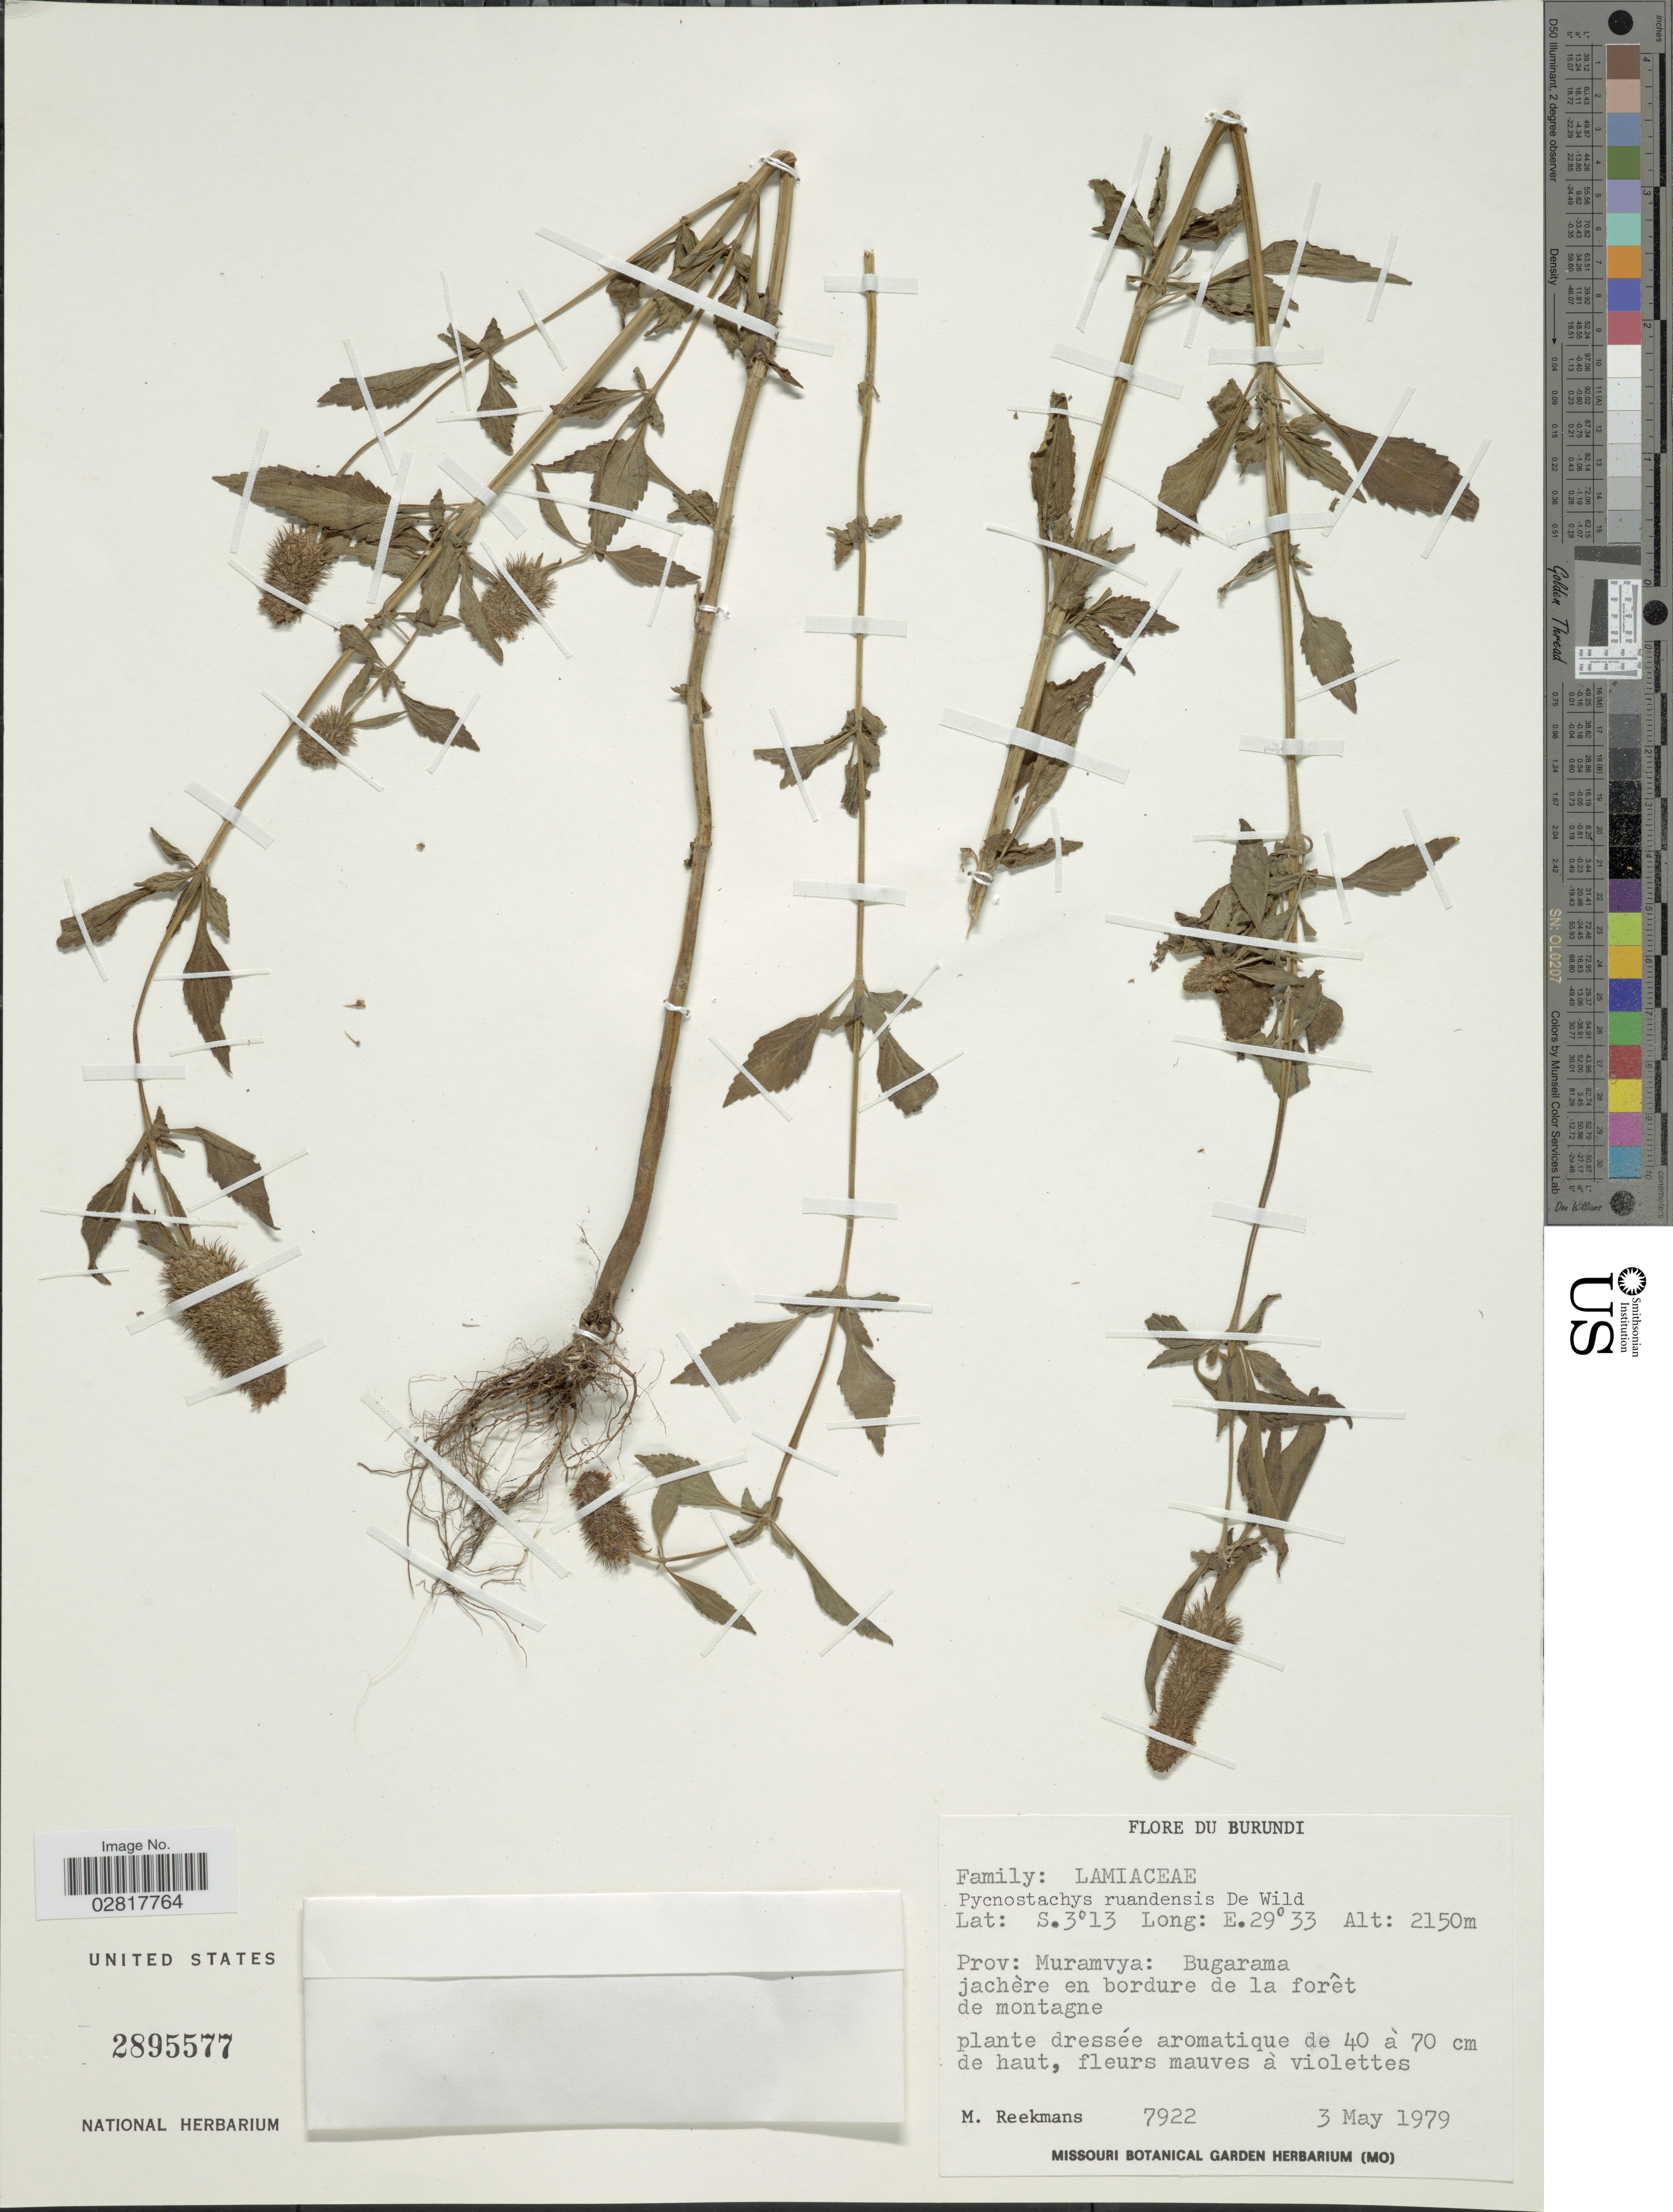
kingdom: Plantae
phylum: Tracheophyta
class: Magnoliopsida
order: Lamiales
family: Lamiaceae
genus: Pycnostachys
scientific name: Pycnostachys ruandensis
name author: De Wild.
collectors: M. Reekmans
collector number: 7922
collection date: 1979-05-03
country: Burundi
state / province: Muramvya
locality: Bugarama jachère en bordure de la forêt de montagne.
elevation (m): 2150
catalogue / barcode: US 2895577